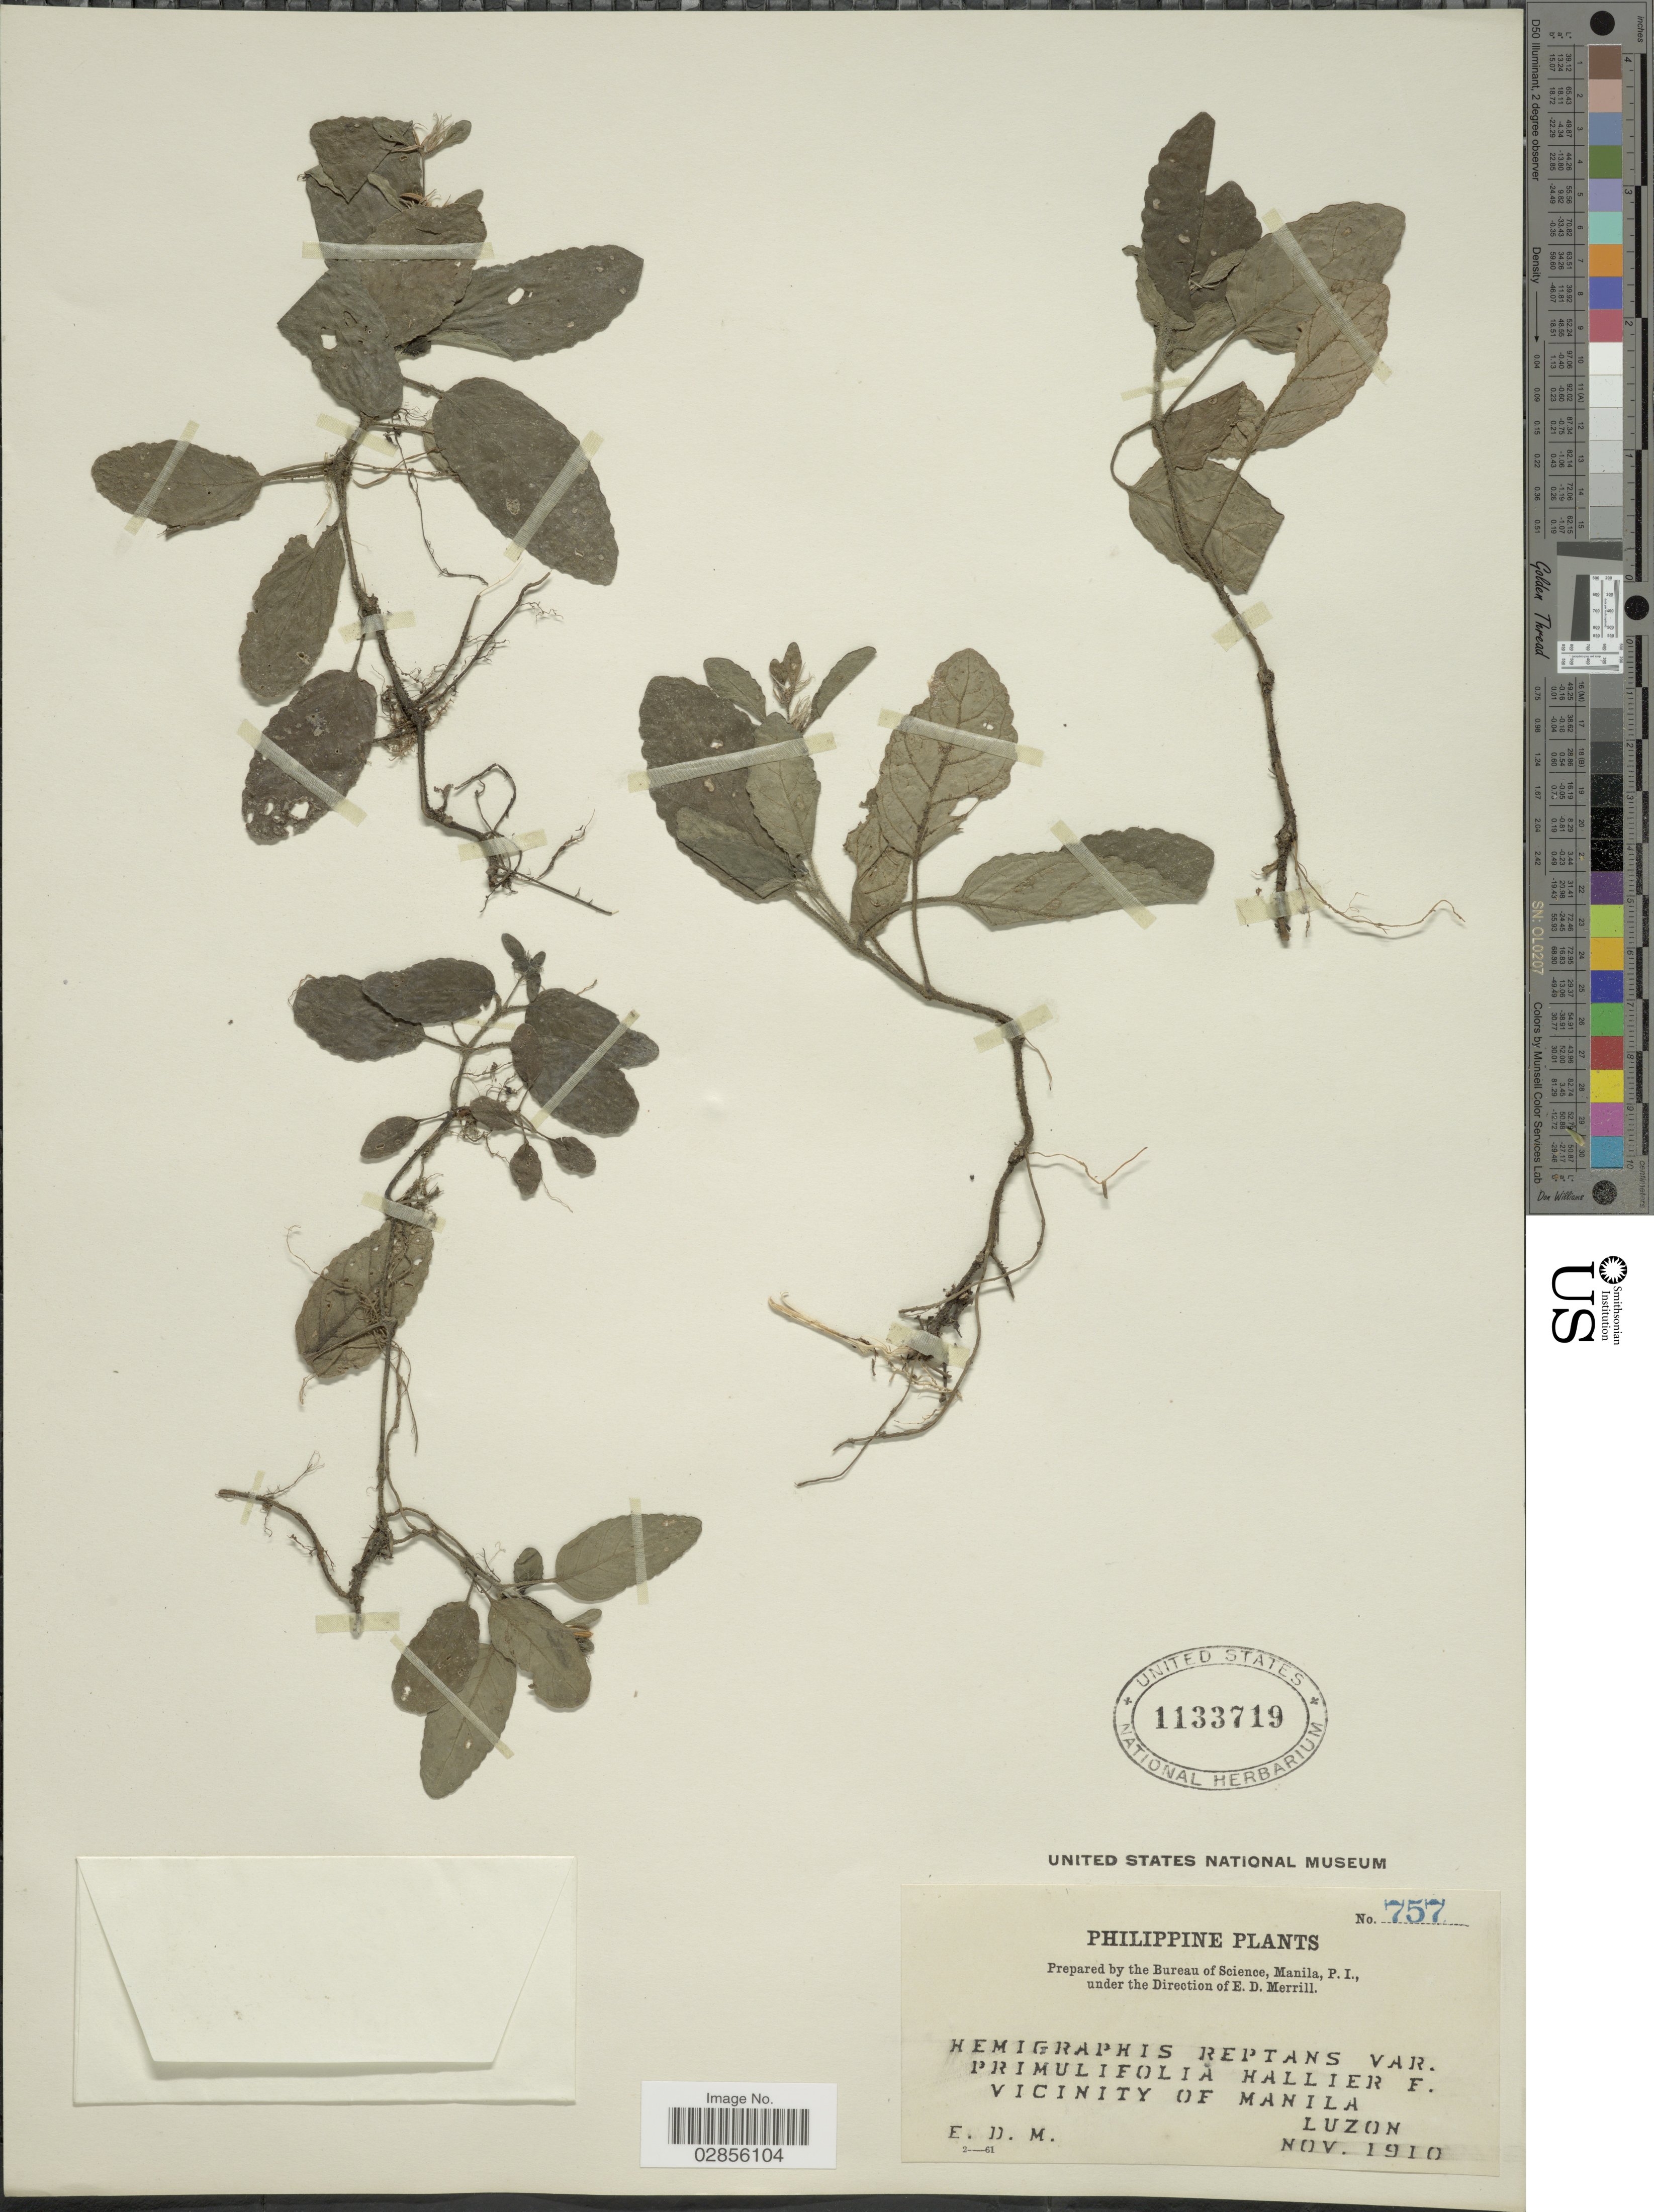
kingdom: Plantae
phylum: Tracheophyta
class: Magnoliopsida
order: Lamiales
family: Acanthaceae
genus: Hemigraphis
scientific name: Hemigraphis reptans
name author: (G. Forst.) T. Anderson ex Hemsl.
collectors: E. D. Merrill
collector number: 757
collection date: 1910-11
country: Philippines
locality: Vicinity of Manila. Luzon.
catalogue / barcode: US 1133719